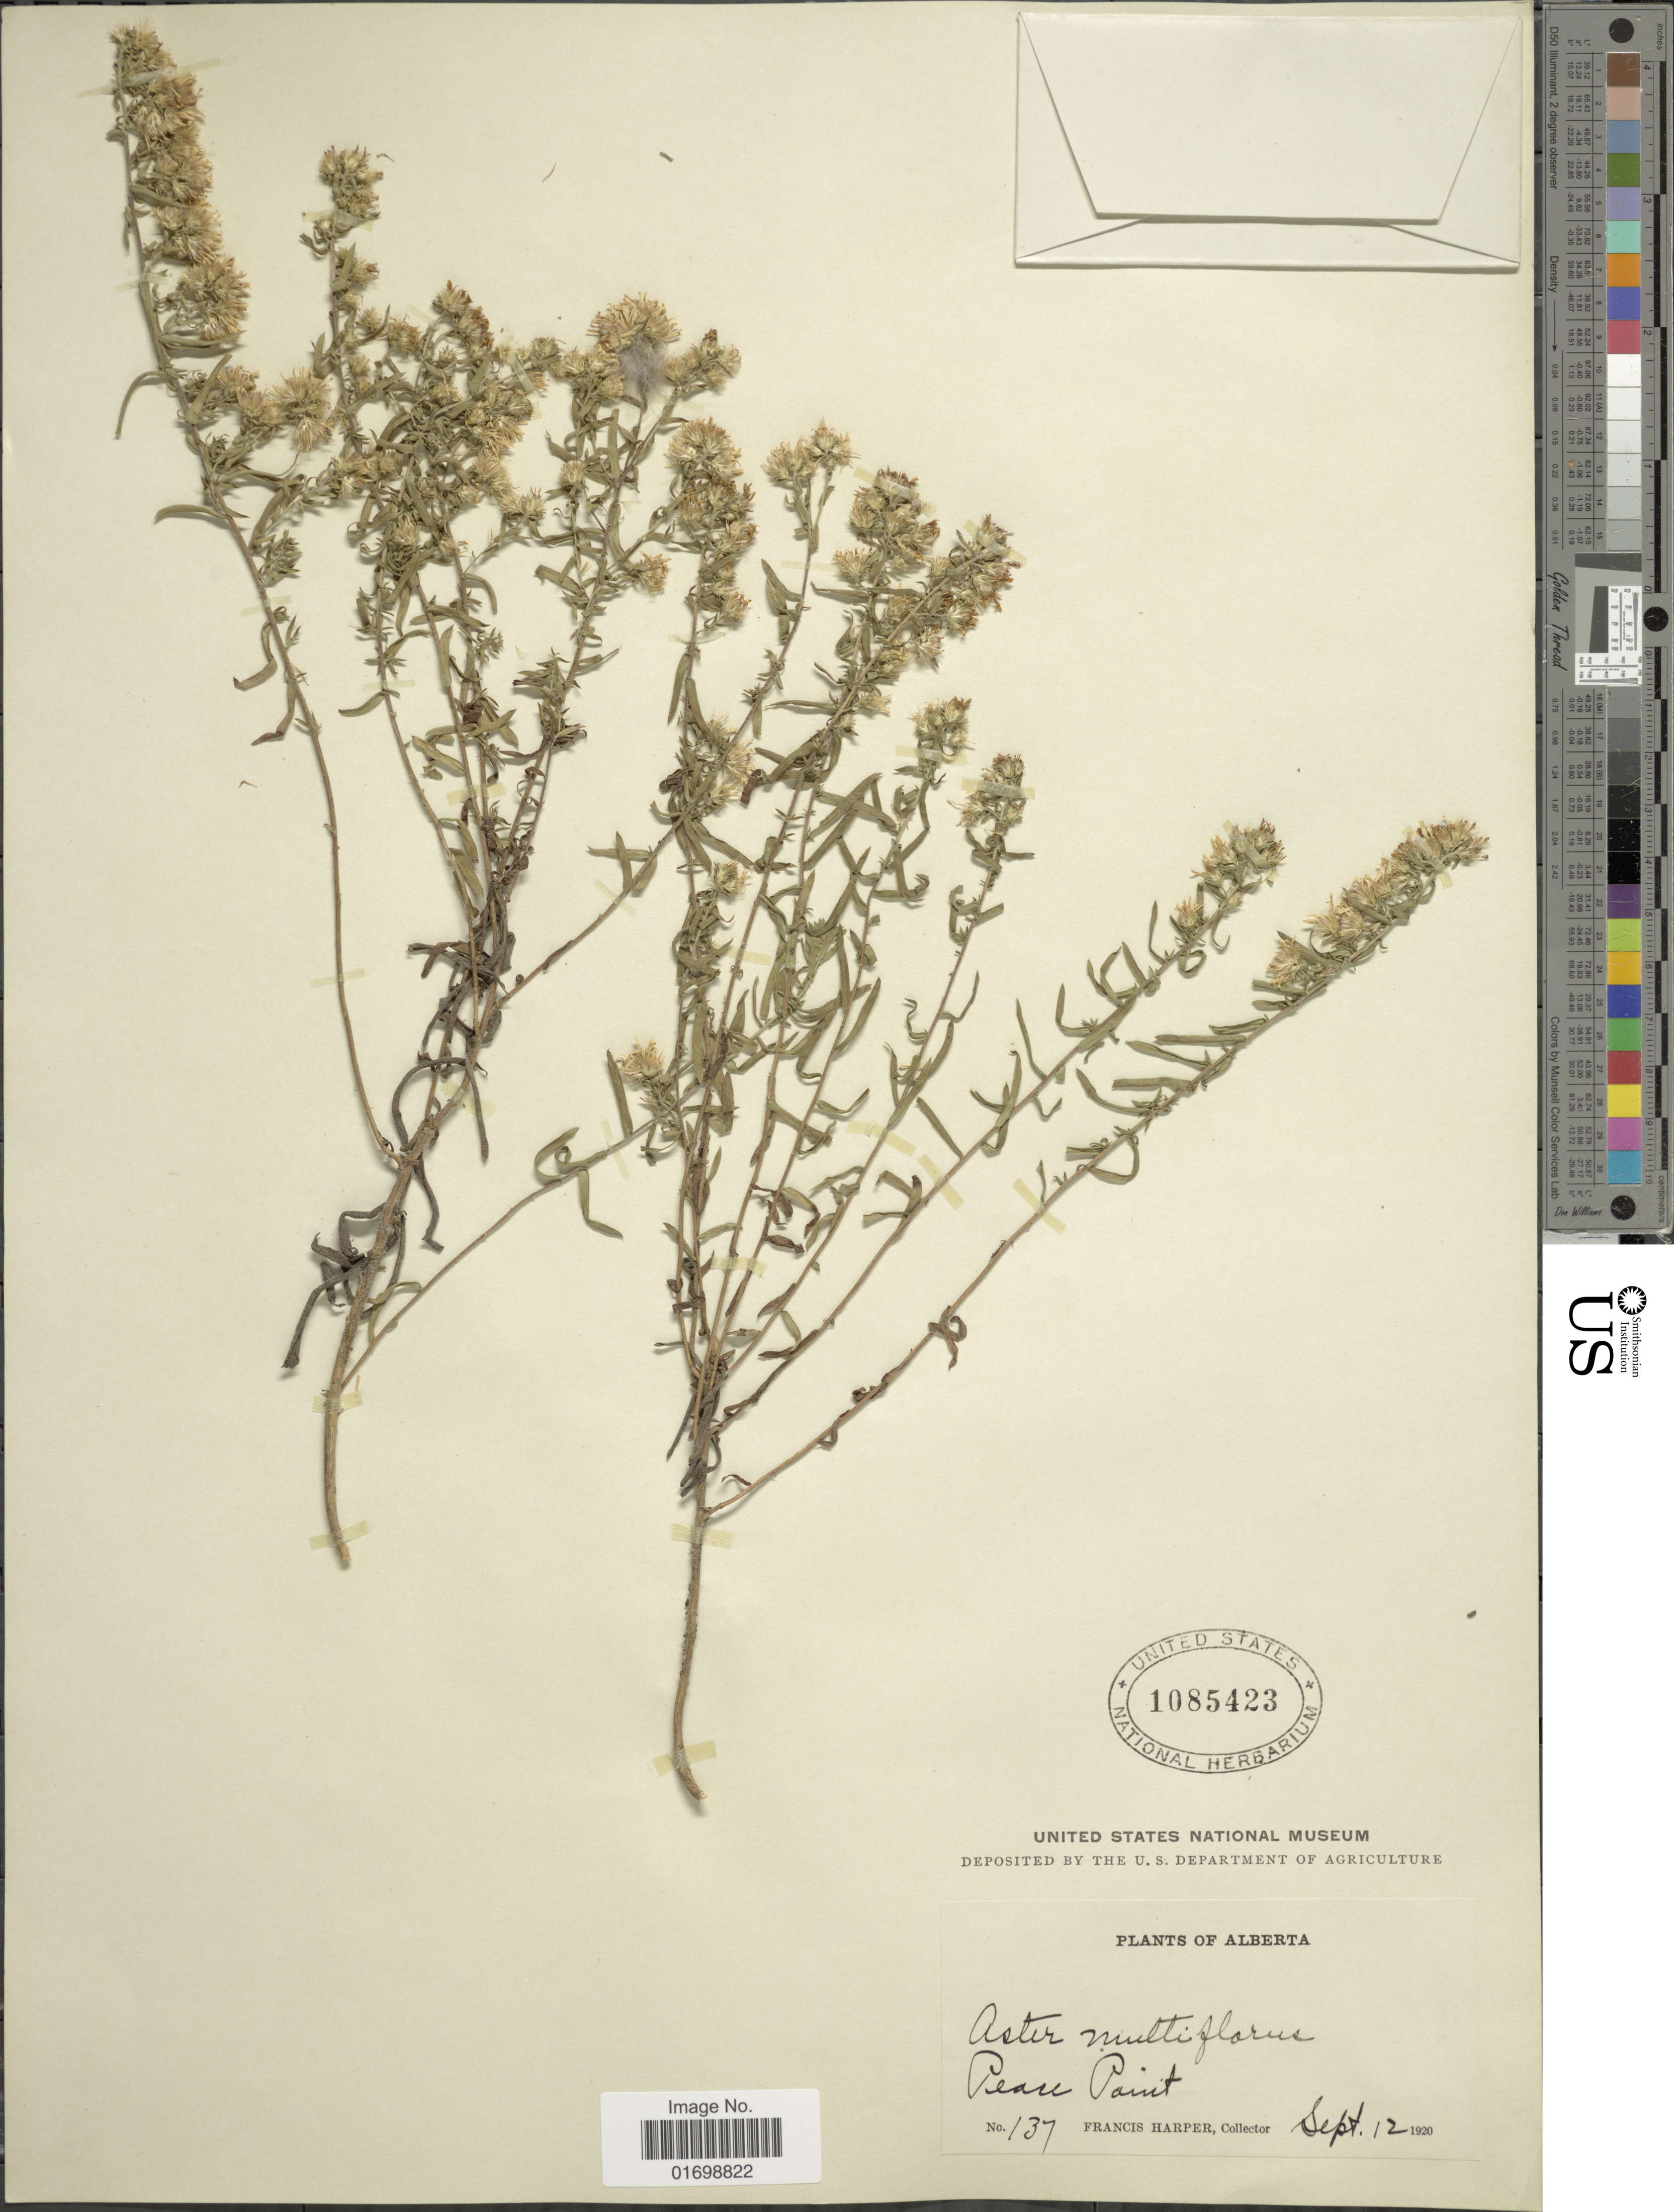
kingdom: Plantae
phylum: Tracheophyta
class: Magnoliopsida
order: Asterales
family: Asteraceae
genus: Symphyotrichum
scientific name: Symphyotrichum ericoides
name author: (L.) G.L. Nesom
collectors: F. Harper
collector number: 137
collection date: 1920-09-12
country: Canada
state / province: Alberta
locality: Peace Point.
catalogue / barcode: US 1085423